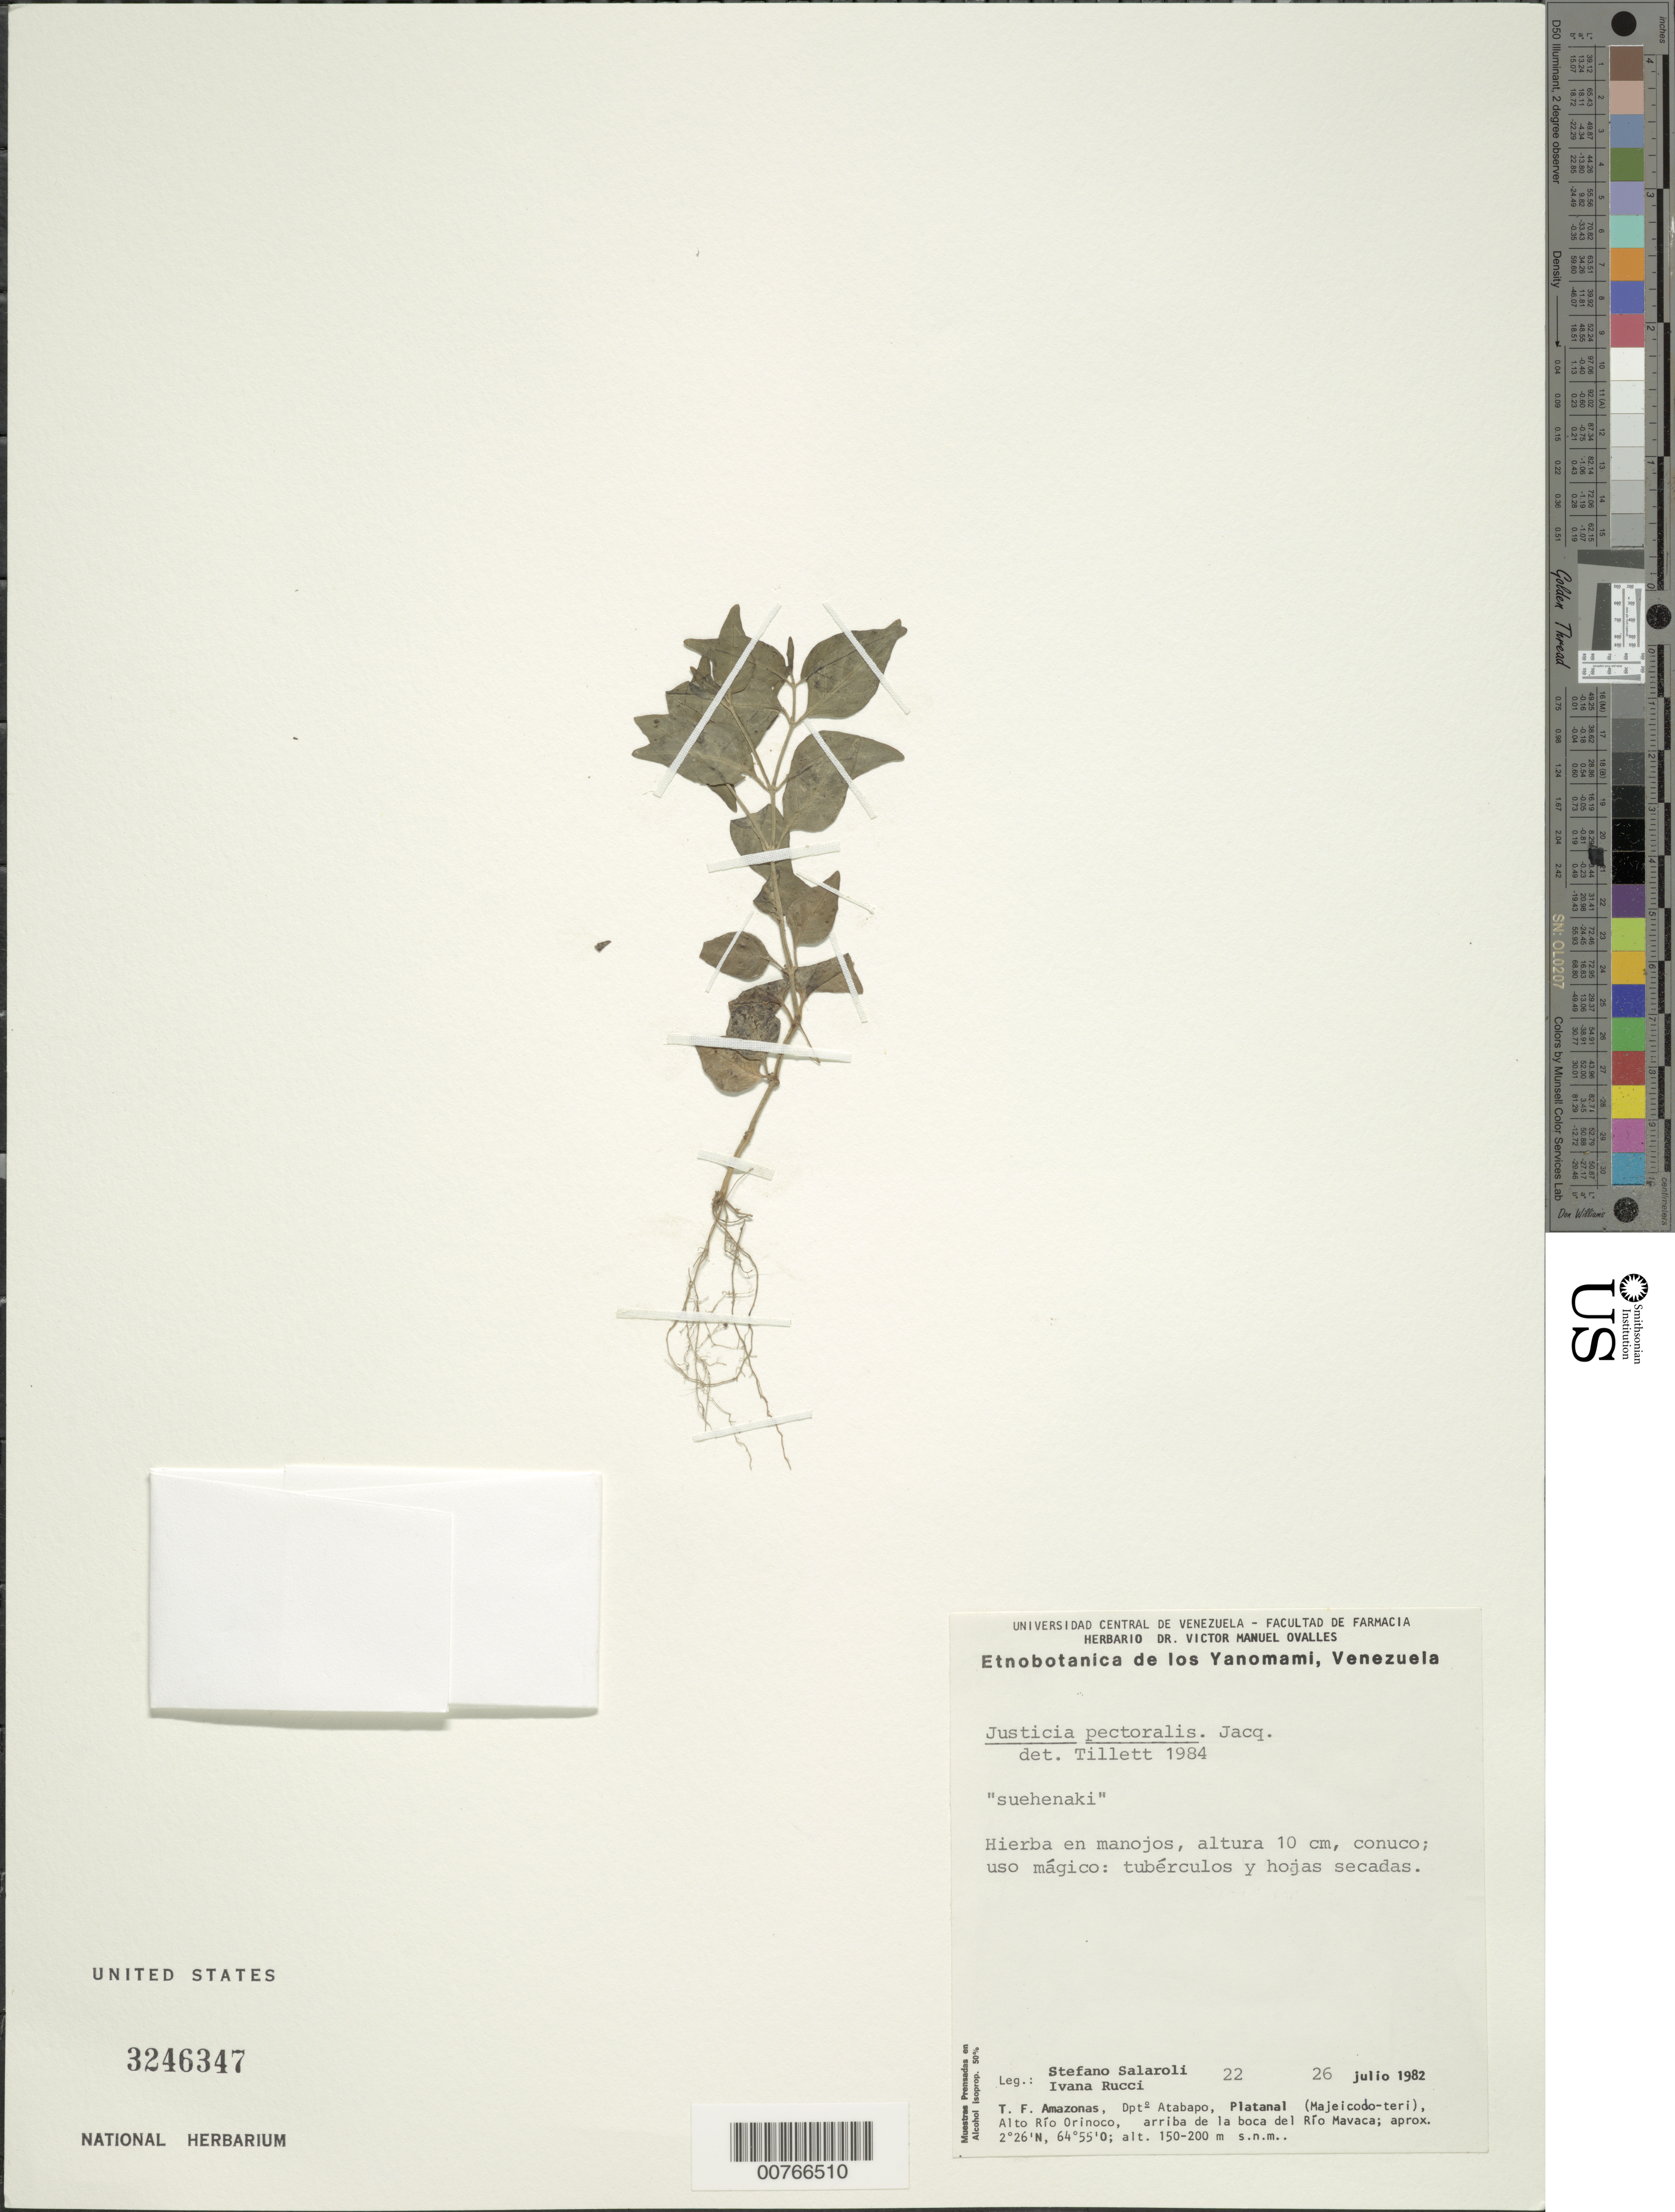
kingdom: Plantae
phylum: Tracheophyta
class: Magnoliopsida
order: Lamiales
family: Acanthaceae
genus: Justicia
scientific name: Justicia pectoralis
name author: Jacq.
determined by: Tillett, S. S.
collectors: S. Salaroli & I. Rucci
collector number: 22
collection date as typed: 26-Jul-82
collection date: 1982-07-26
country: Venezuela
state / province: Amazonas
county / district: Atabapo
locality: Platanal (Majeicodo-teri), Alto Río Orinoco, above mouth of Río Mavaca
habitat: Farm [?]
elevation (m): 150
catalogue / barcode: US 3246347